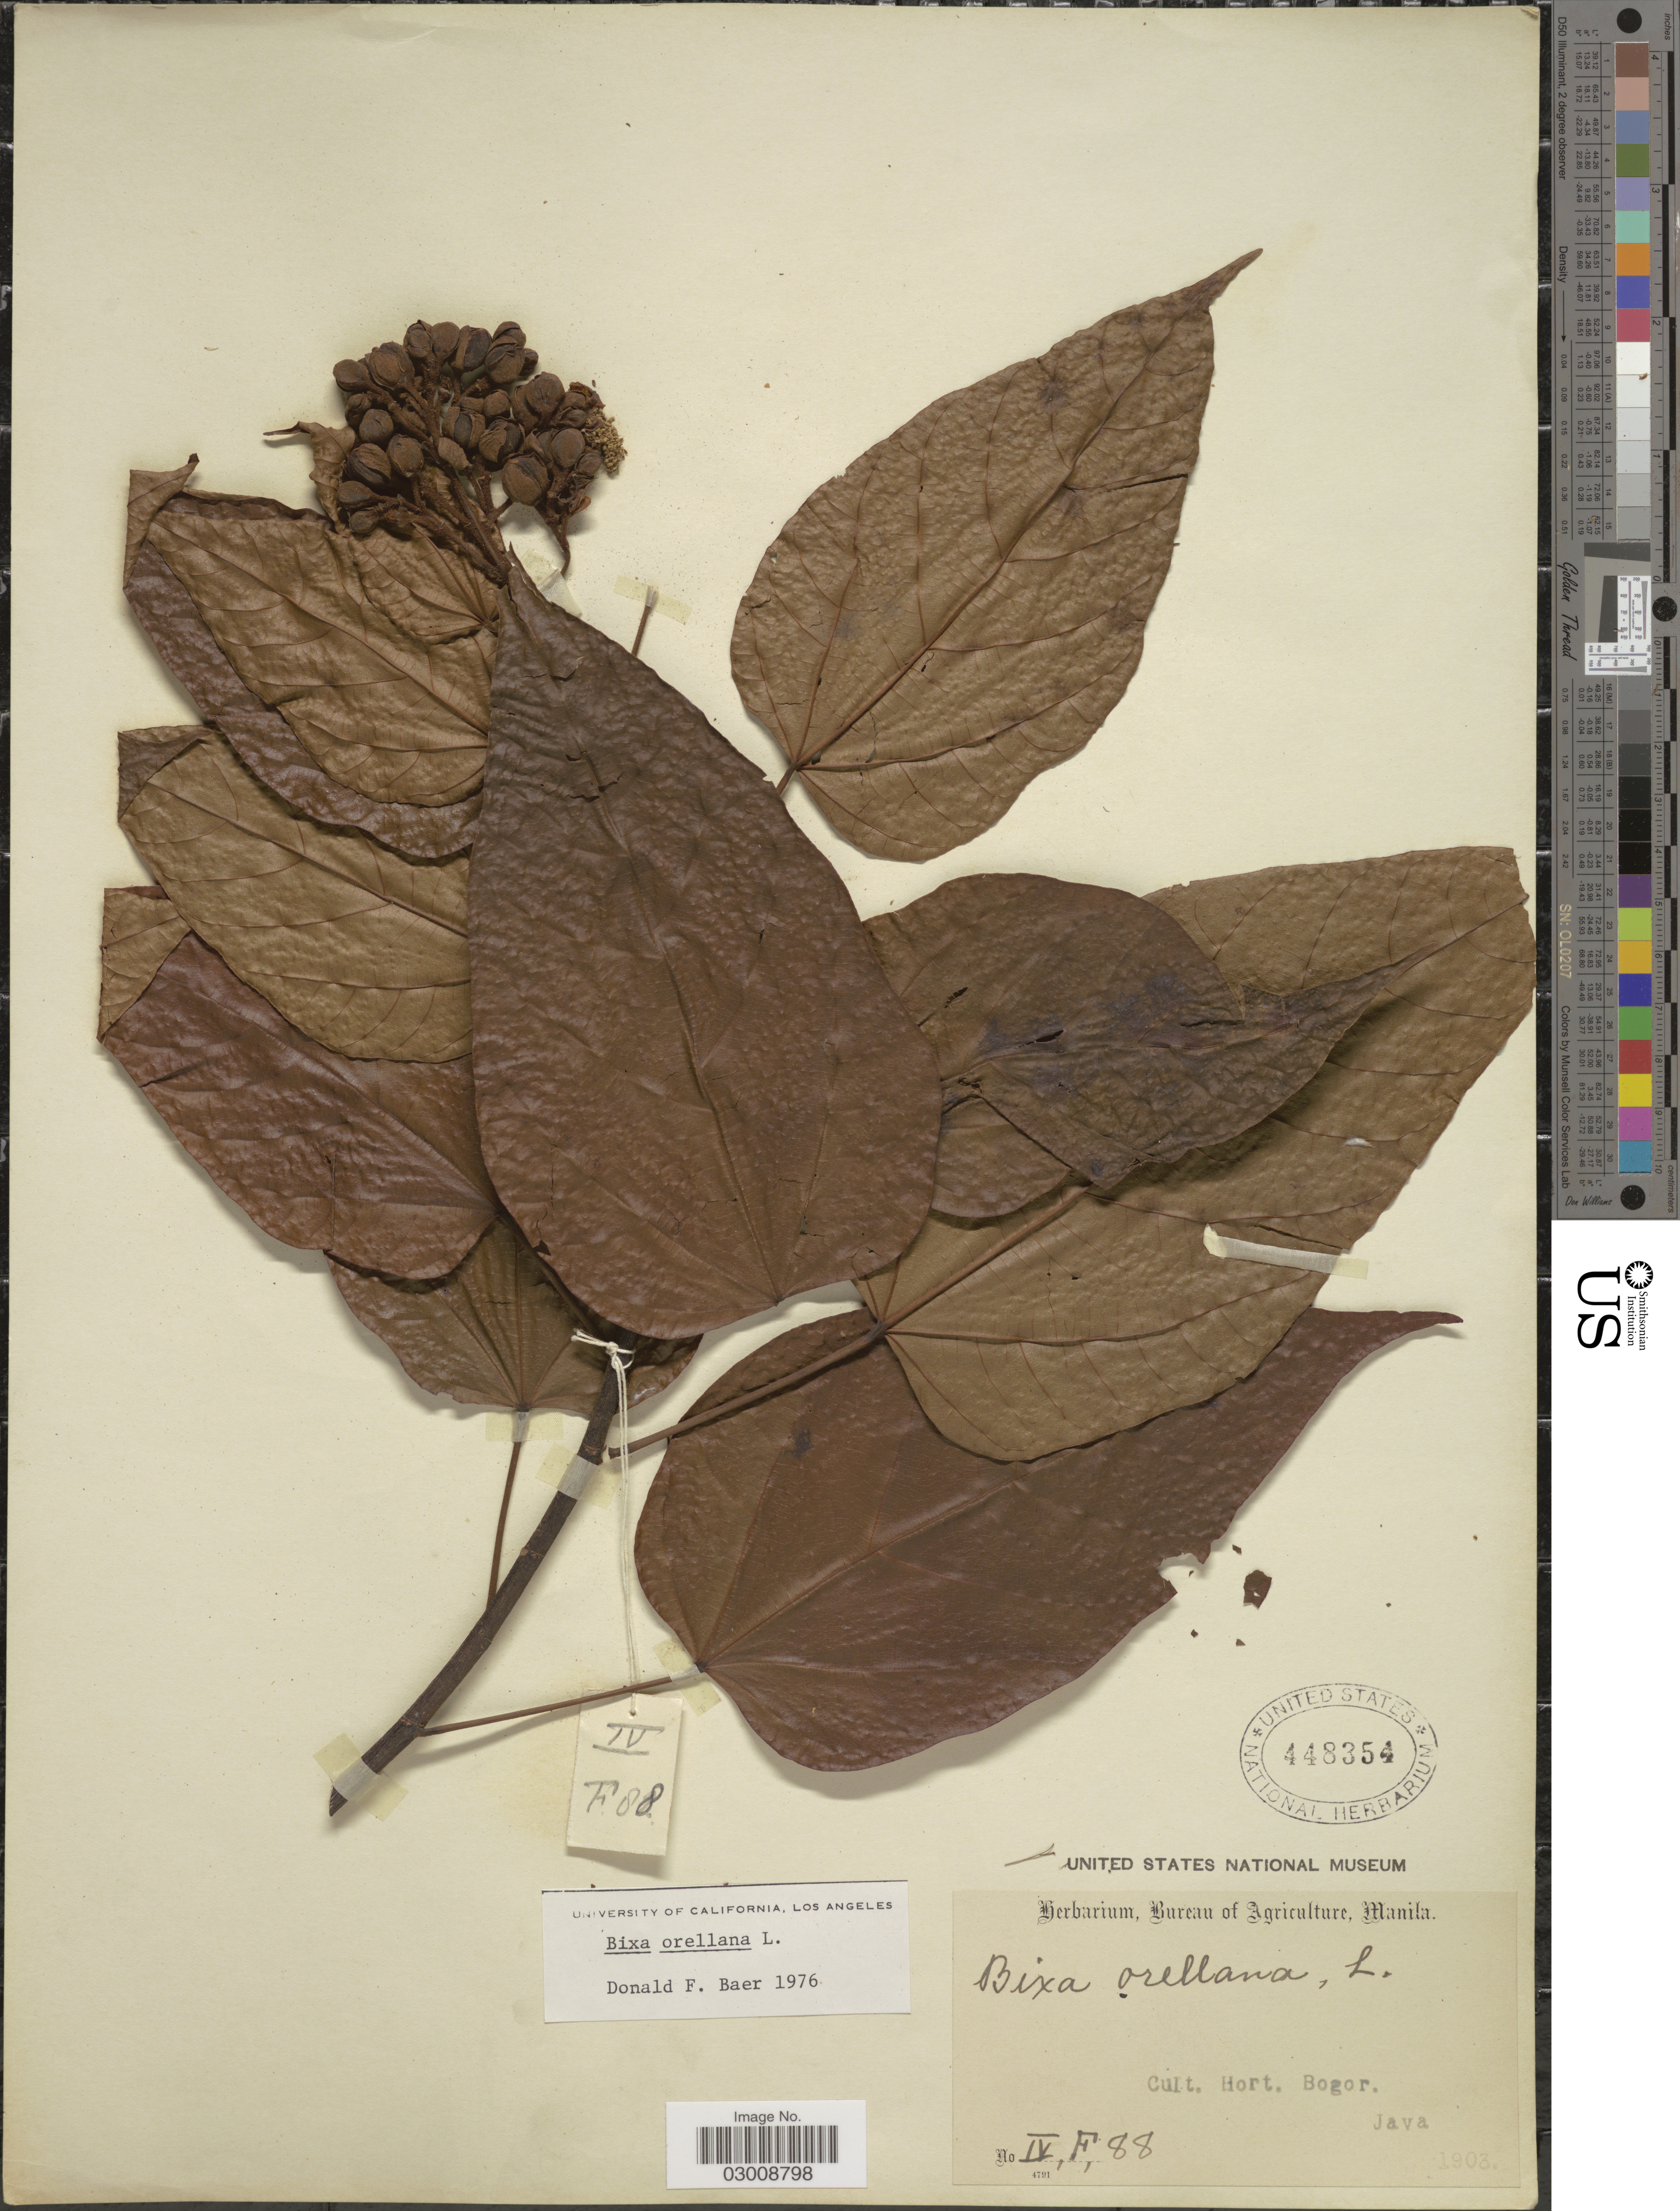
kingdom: Plantae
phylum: Tracheophyta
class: Magnoliopsida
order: Malvales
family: Bixaceae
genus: Bixa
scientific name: Bixa orellana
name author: L.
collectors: ex Herb. Bur. Agric. Manila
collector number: IV,F,88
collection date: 1903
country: Indonesia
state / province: Java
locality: Hort. Bogor. Java.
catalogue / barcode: US 448354